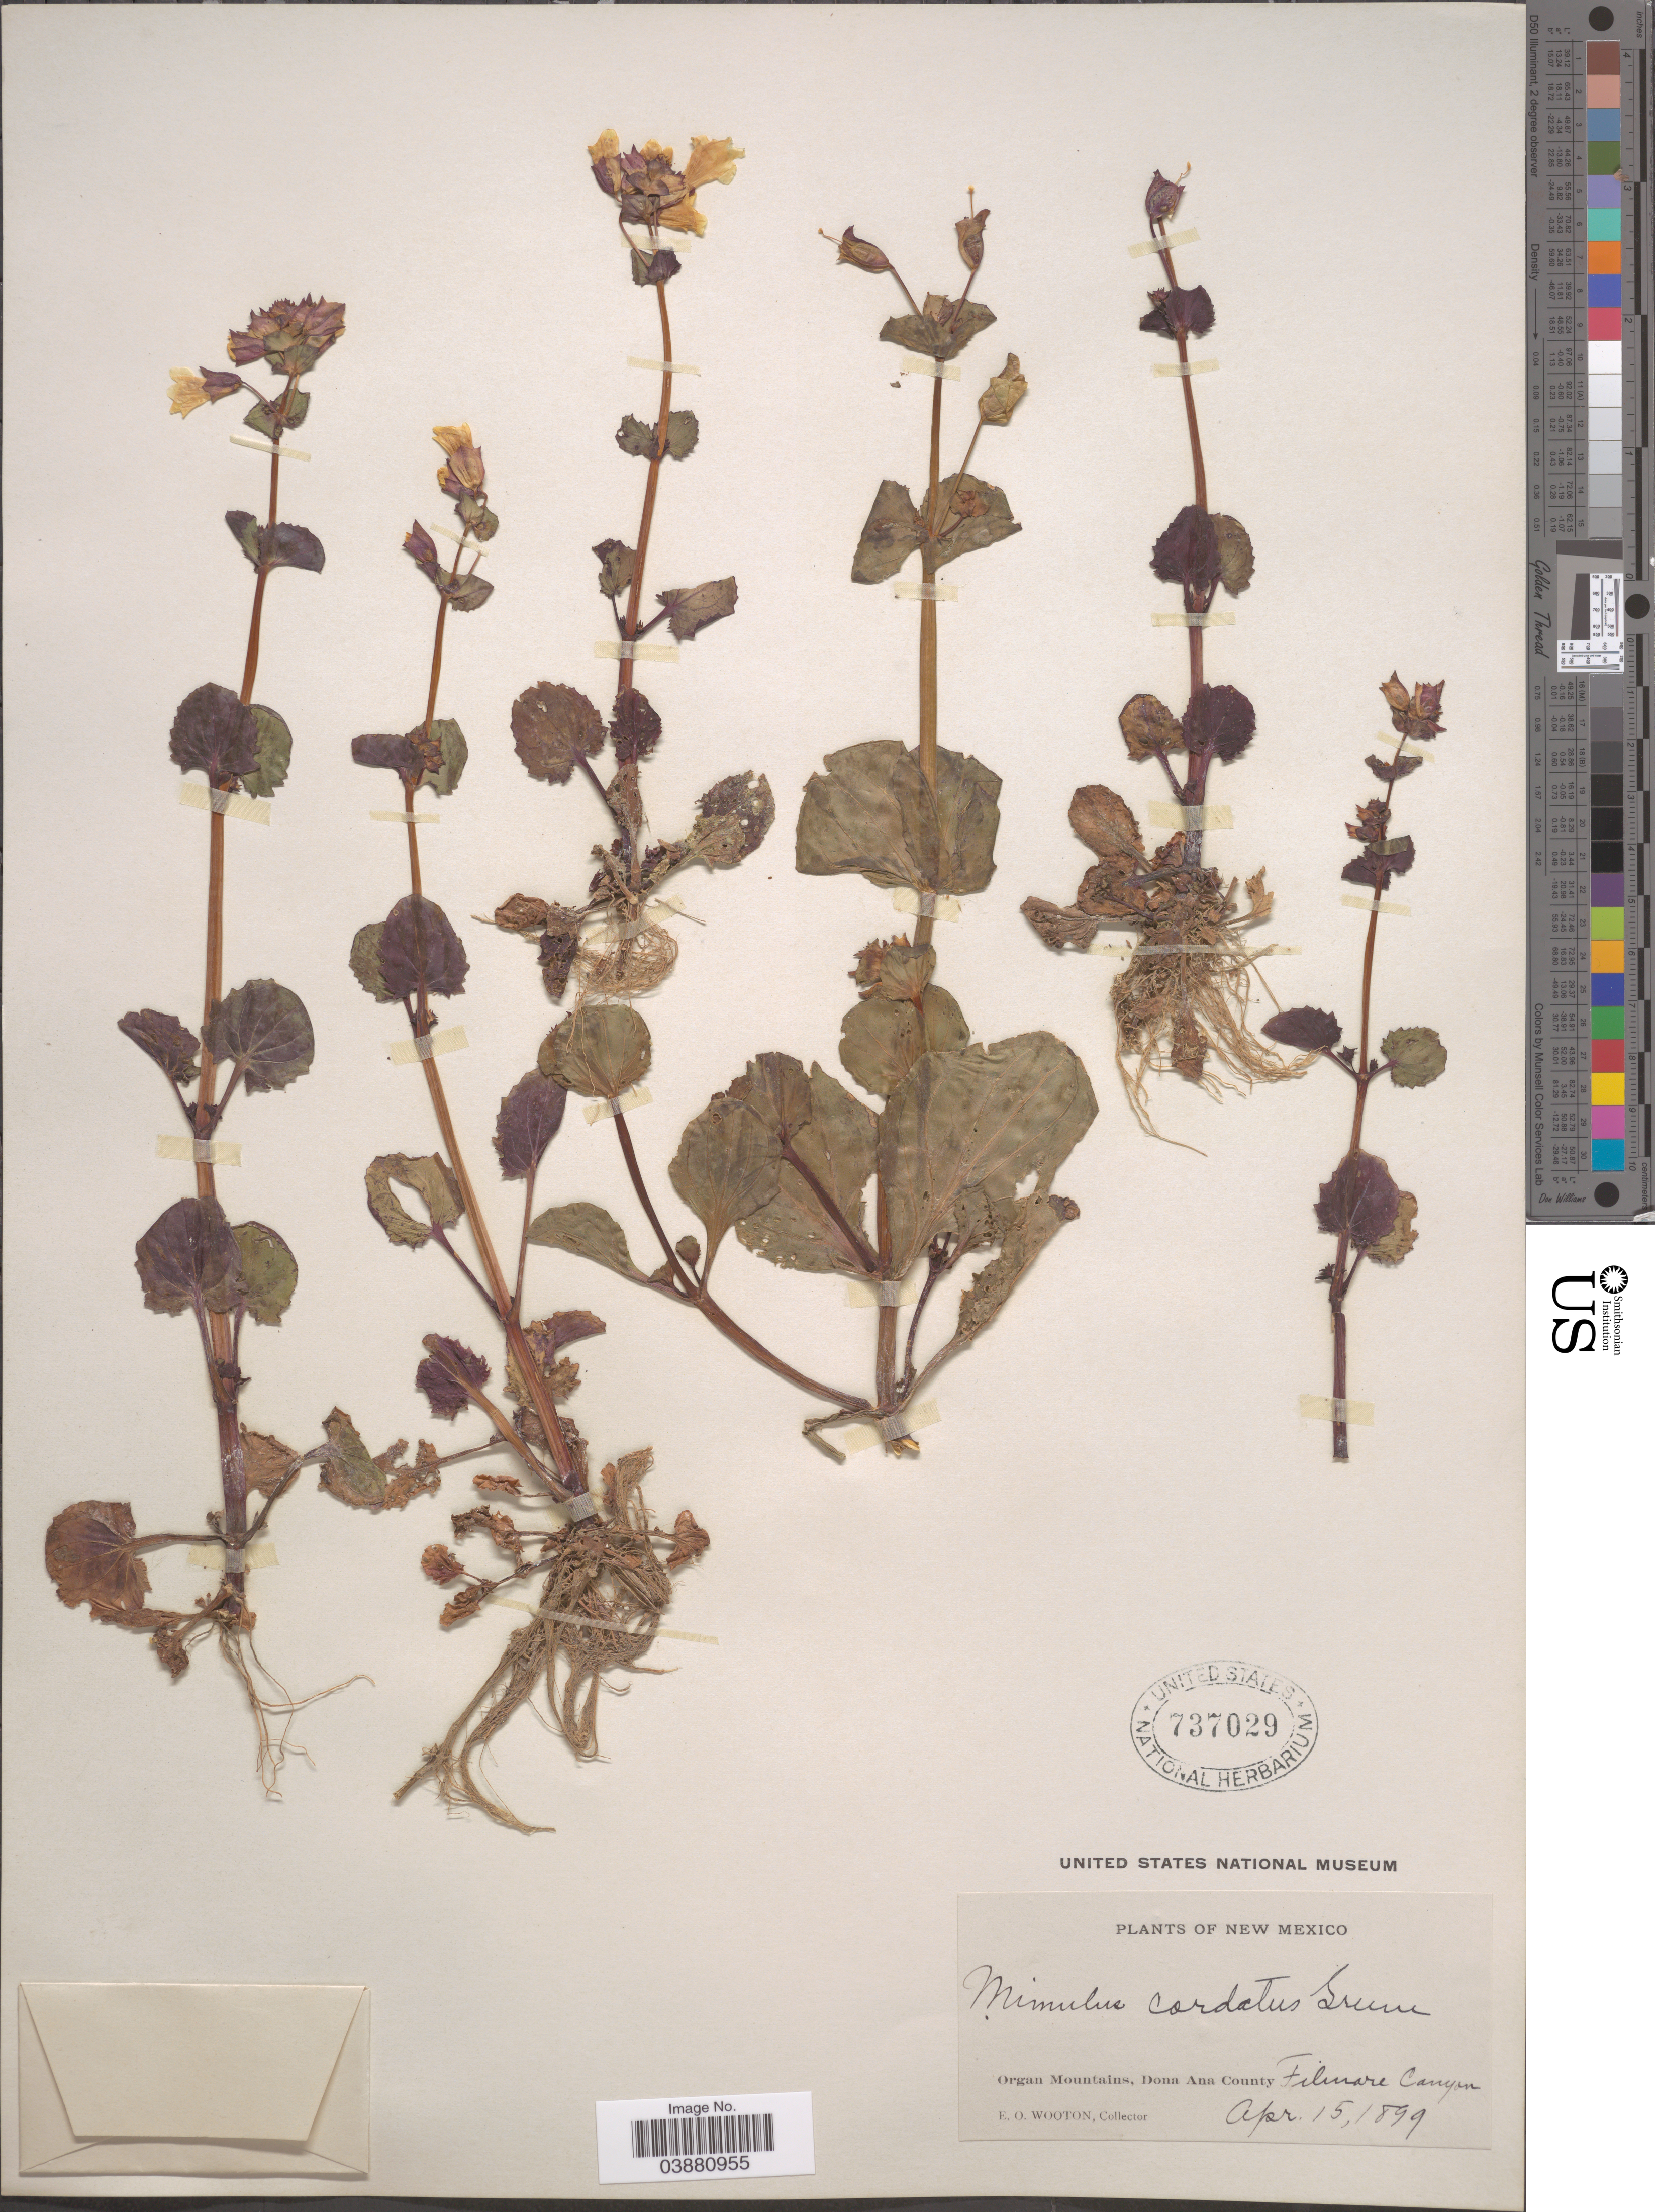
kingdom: Plantae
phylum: Tracheophyta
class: Magnoliopsida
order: Lamiales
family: Phrymaceae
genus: Mimulus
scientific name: Mimulus cordatus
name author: Greene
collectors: E. O. Wooton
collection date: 1899-04-15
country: United States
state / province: New Mexico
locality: Organ Mountains, Dona Ana County. Filmore Canyon.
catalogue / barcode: US 737029